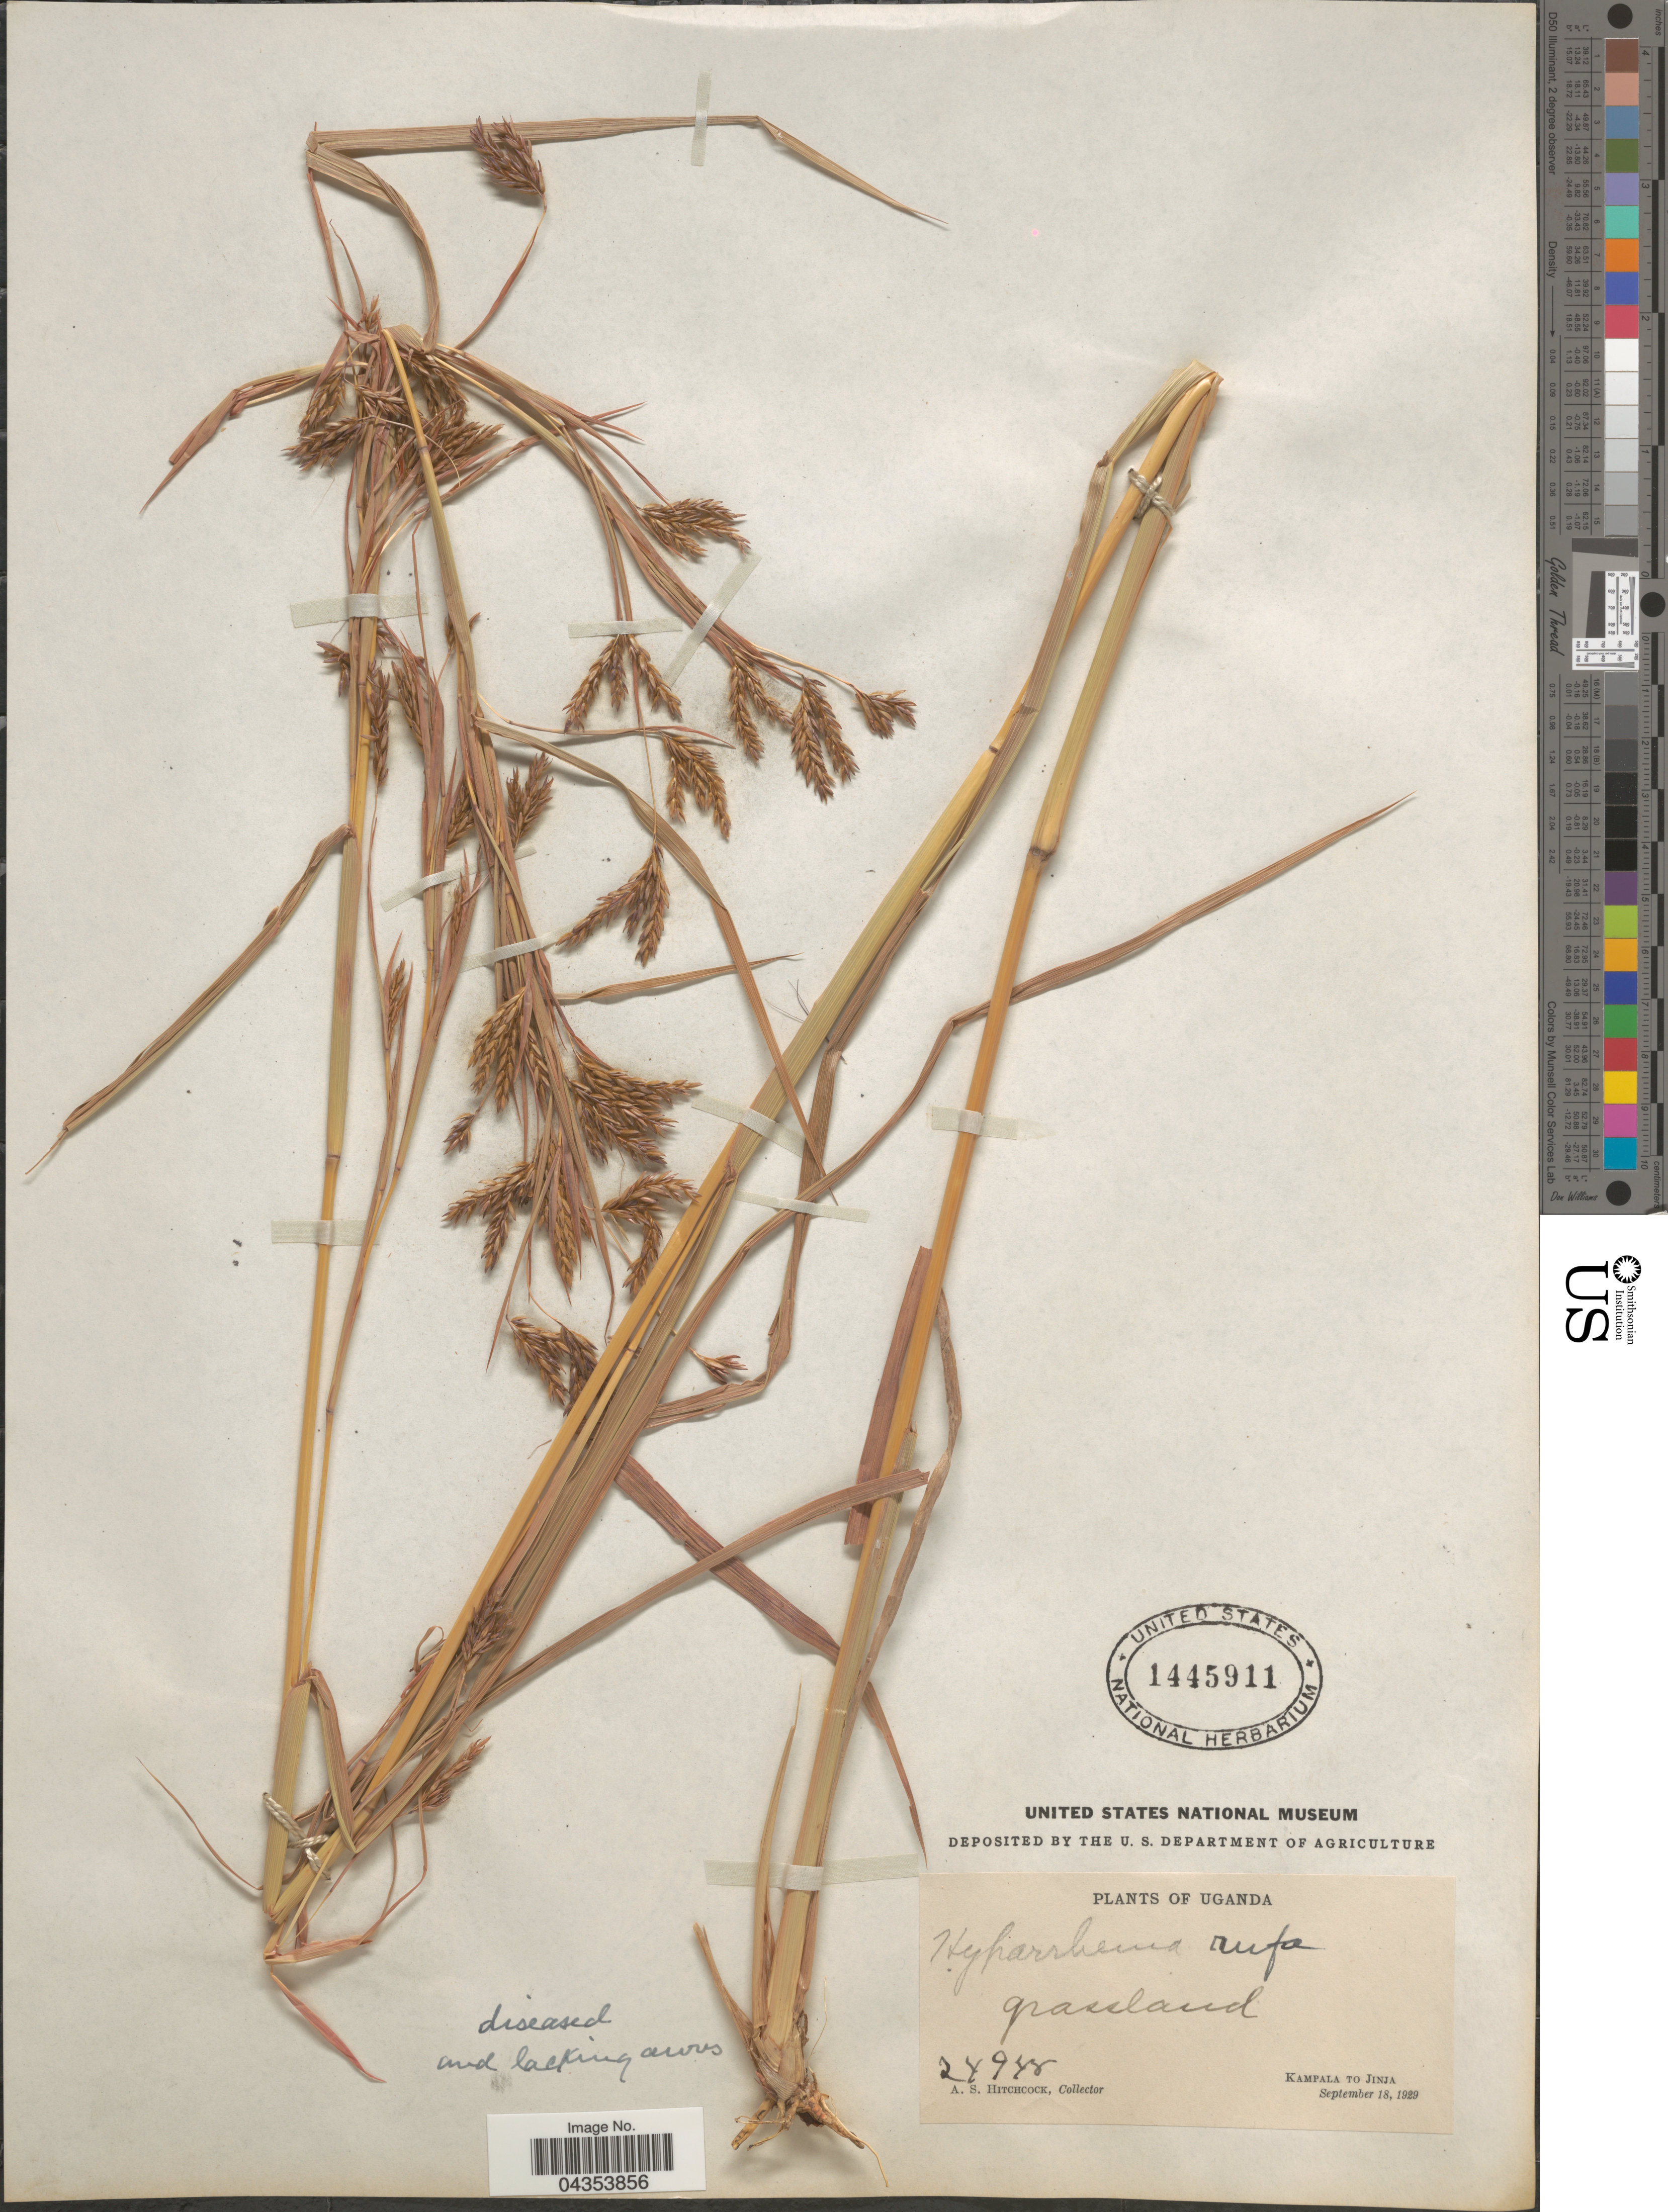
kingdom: Plantae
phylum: Tracheophyta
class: Liliopsida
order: Poales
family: Poaceae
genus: Hyparrhenia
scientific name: Hyparrhenia rufa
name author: (Nees) Stapf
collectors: A. S. Hitchcock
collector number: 24948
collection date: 1929-09-18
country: Uganda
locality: Kampala To Jinja.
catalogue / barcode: US 1445911